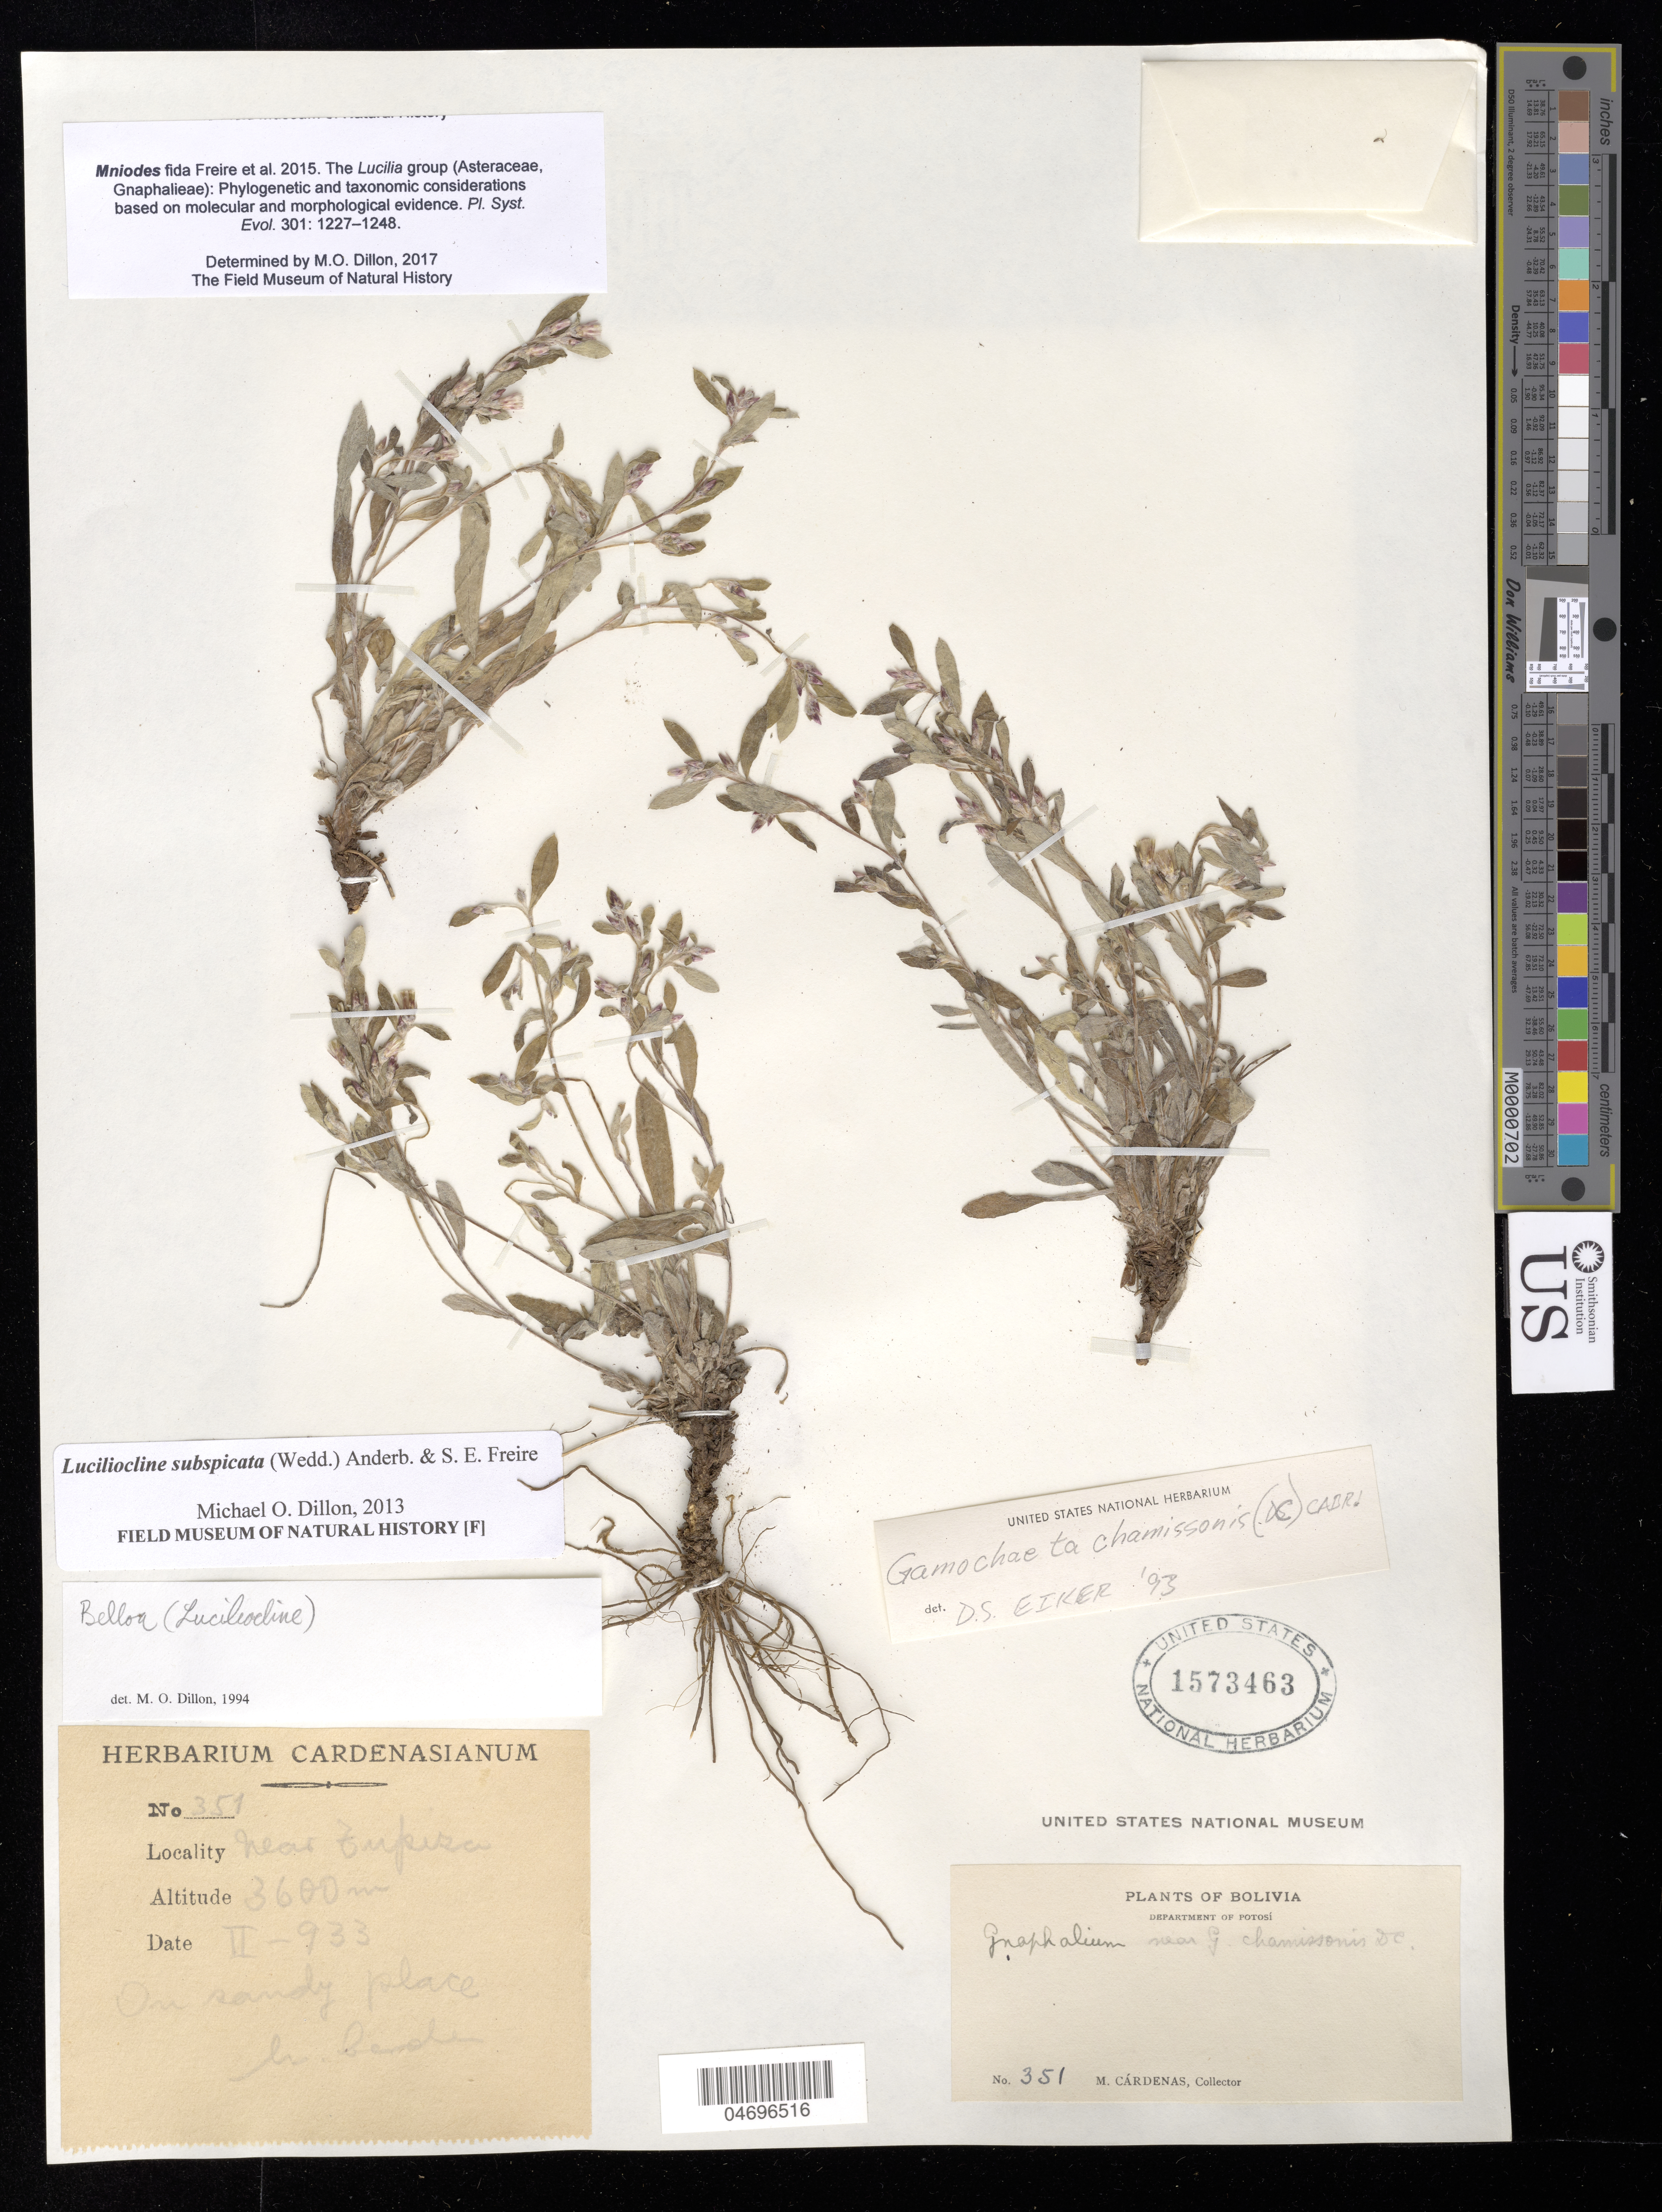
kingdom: Plantae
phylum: Tracheophyta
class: Magnoliopsida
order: Asterales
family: Asteraceae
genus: Mniodes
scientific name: Mniodes subspicata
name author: (Wedd.) S.E. Freire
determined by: Dillon, M. O.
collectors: M. Cárdenas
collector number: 351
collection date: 1933-02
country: Bolivia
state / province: Potosi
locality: Near Tupiza.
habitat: On sandy place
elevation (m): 3600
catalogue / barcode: US 1573463